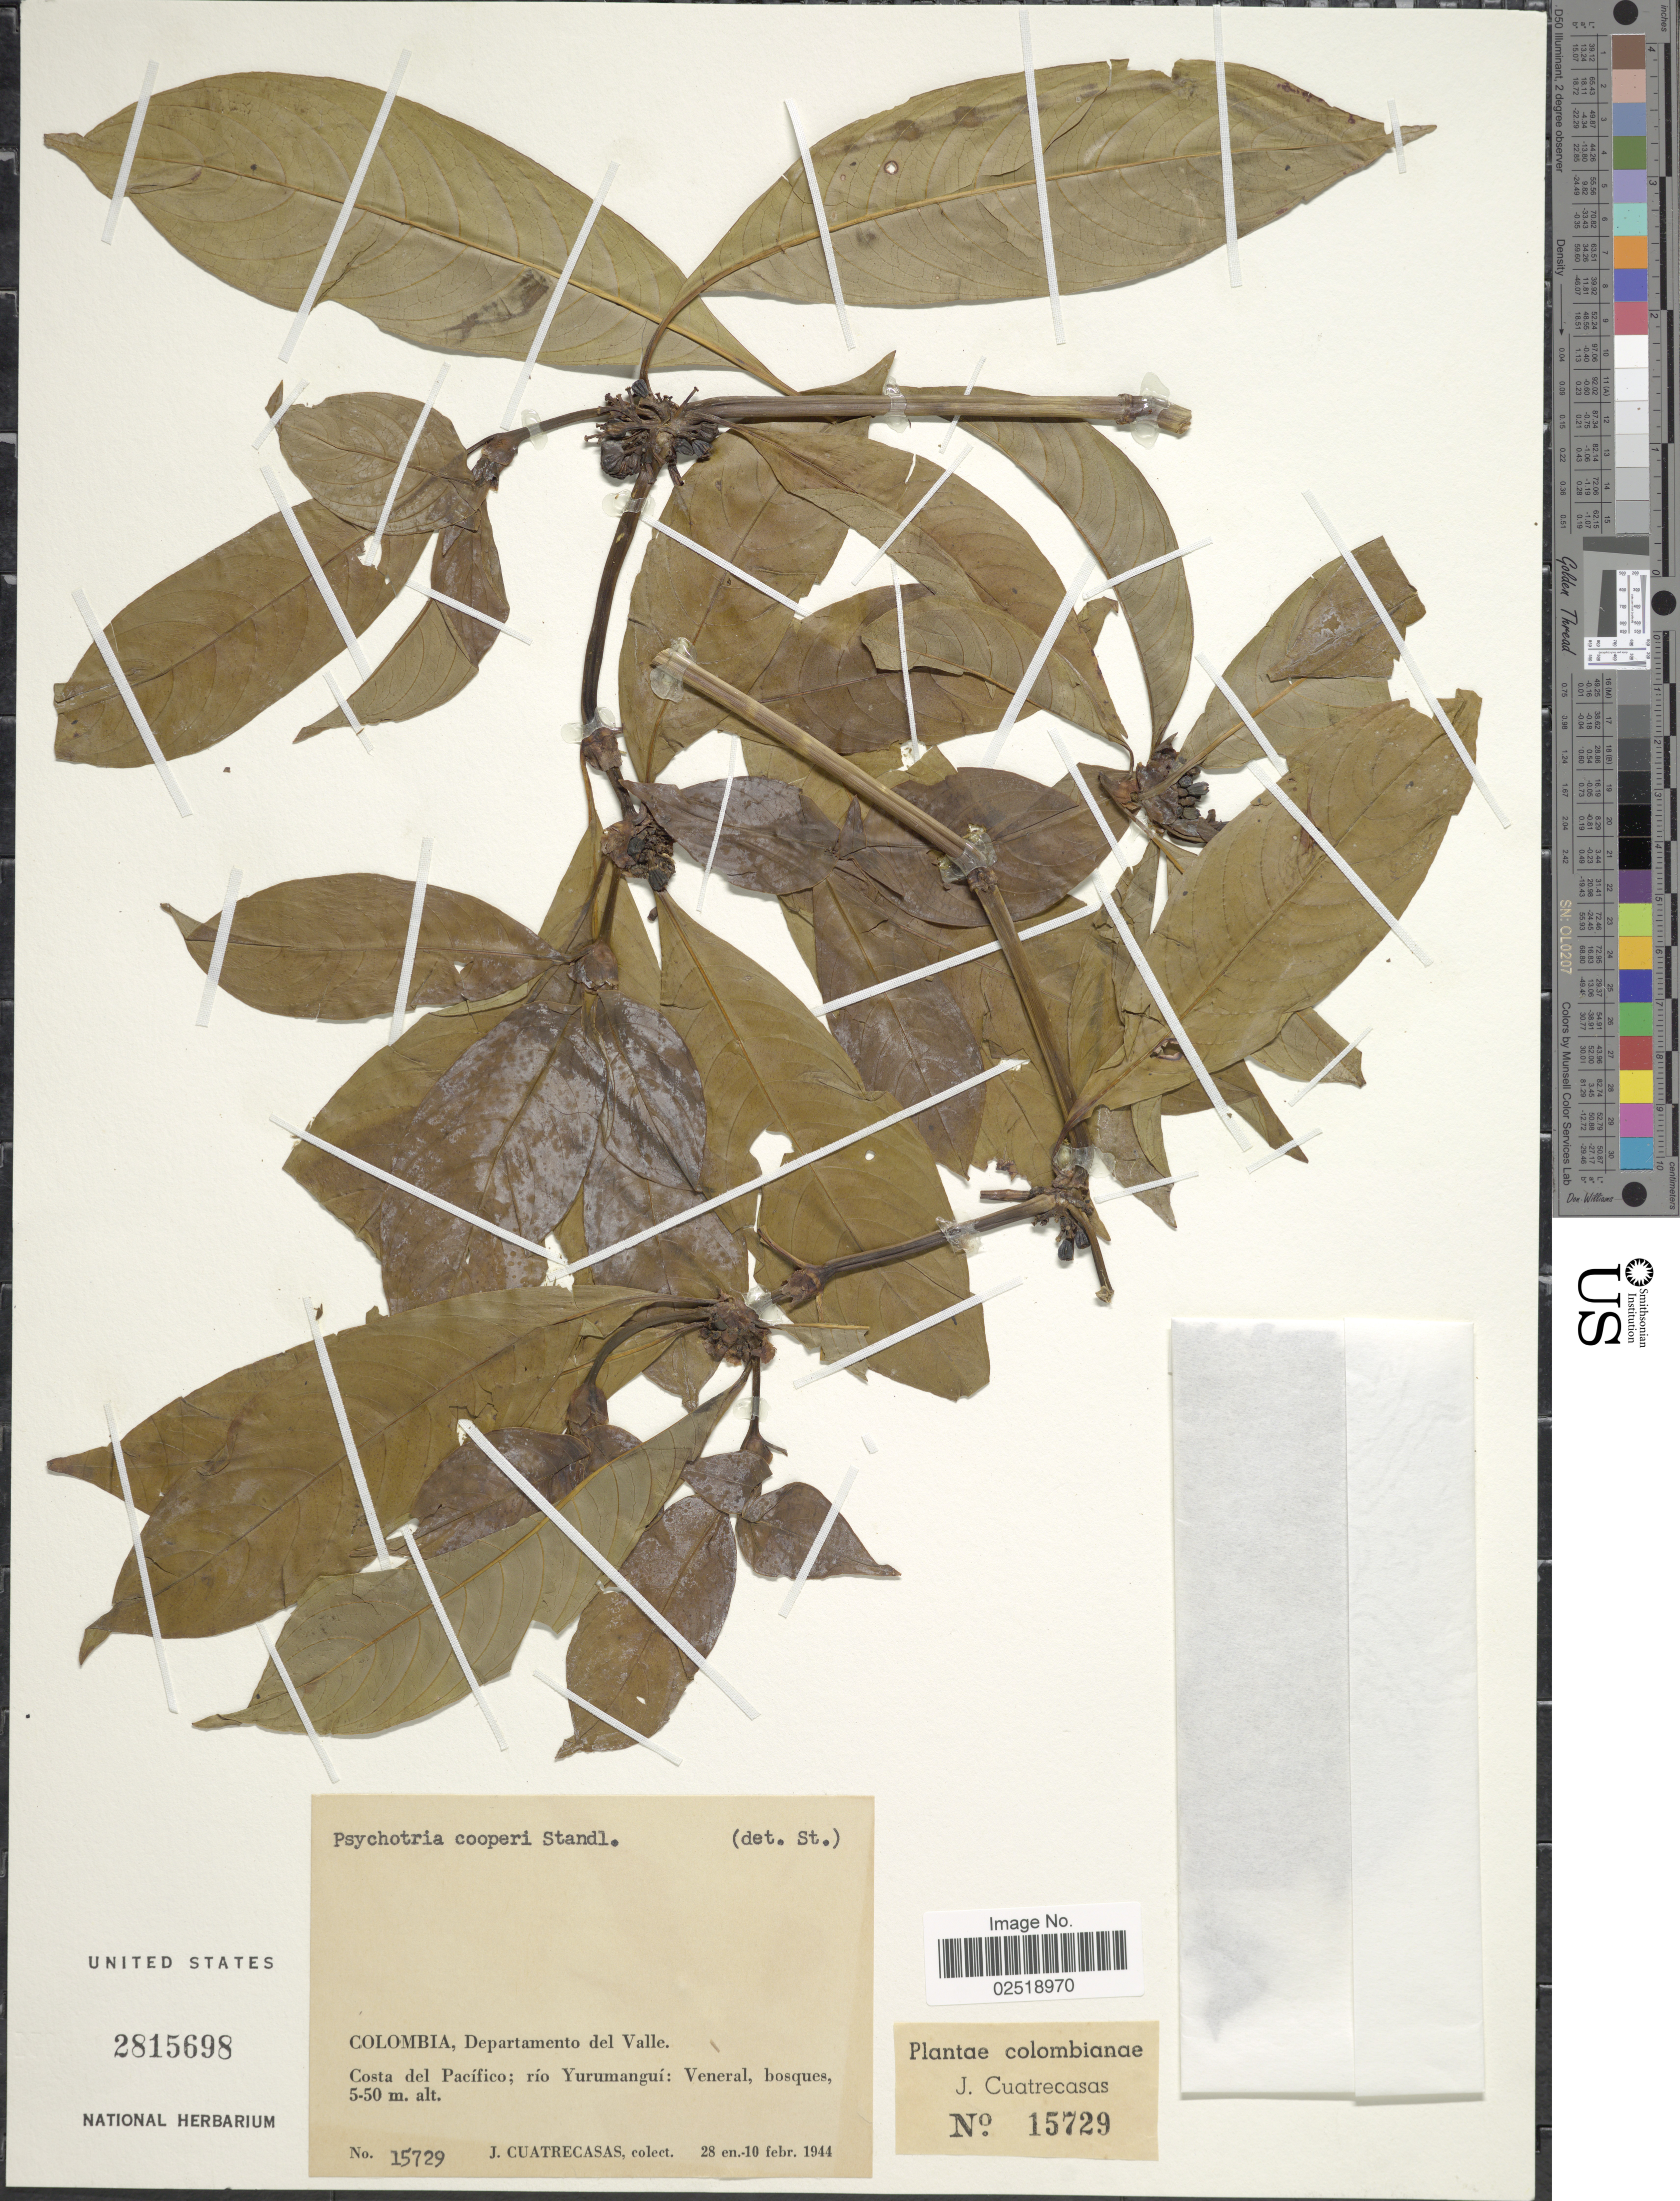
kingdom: Plantae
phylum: Tracheophyta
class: Magnoliopsida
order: Gentianales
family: Rubiaceae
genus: Psychotria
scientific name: Psychotria cooperi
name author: Standl.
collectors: J. Cuatrecasas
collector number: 15729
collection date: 1944-01-28/1944-02-10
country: Colombia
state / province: Valle del Cauca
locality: Departamento del Valle, Costa del Pacífico; rio Yurumanguí: Veneral, bosques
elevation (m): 5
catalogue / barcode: US 2815698